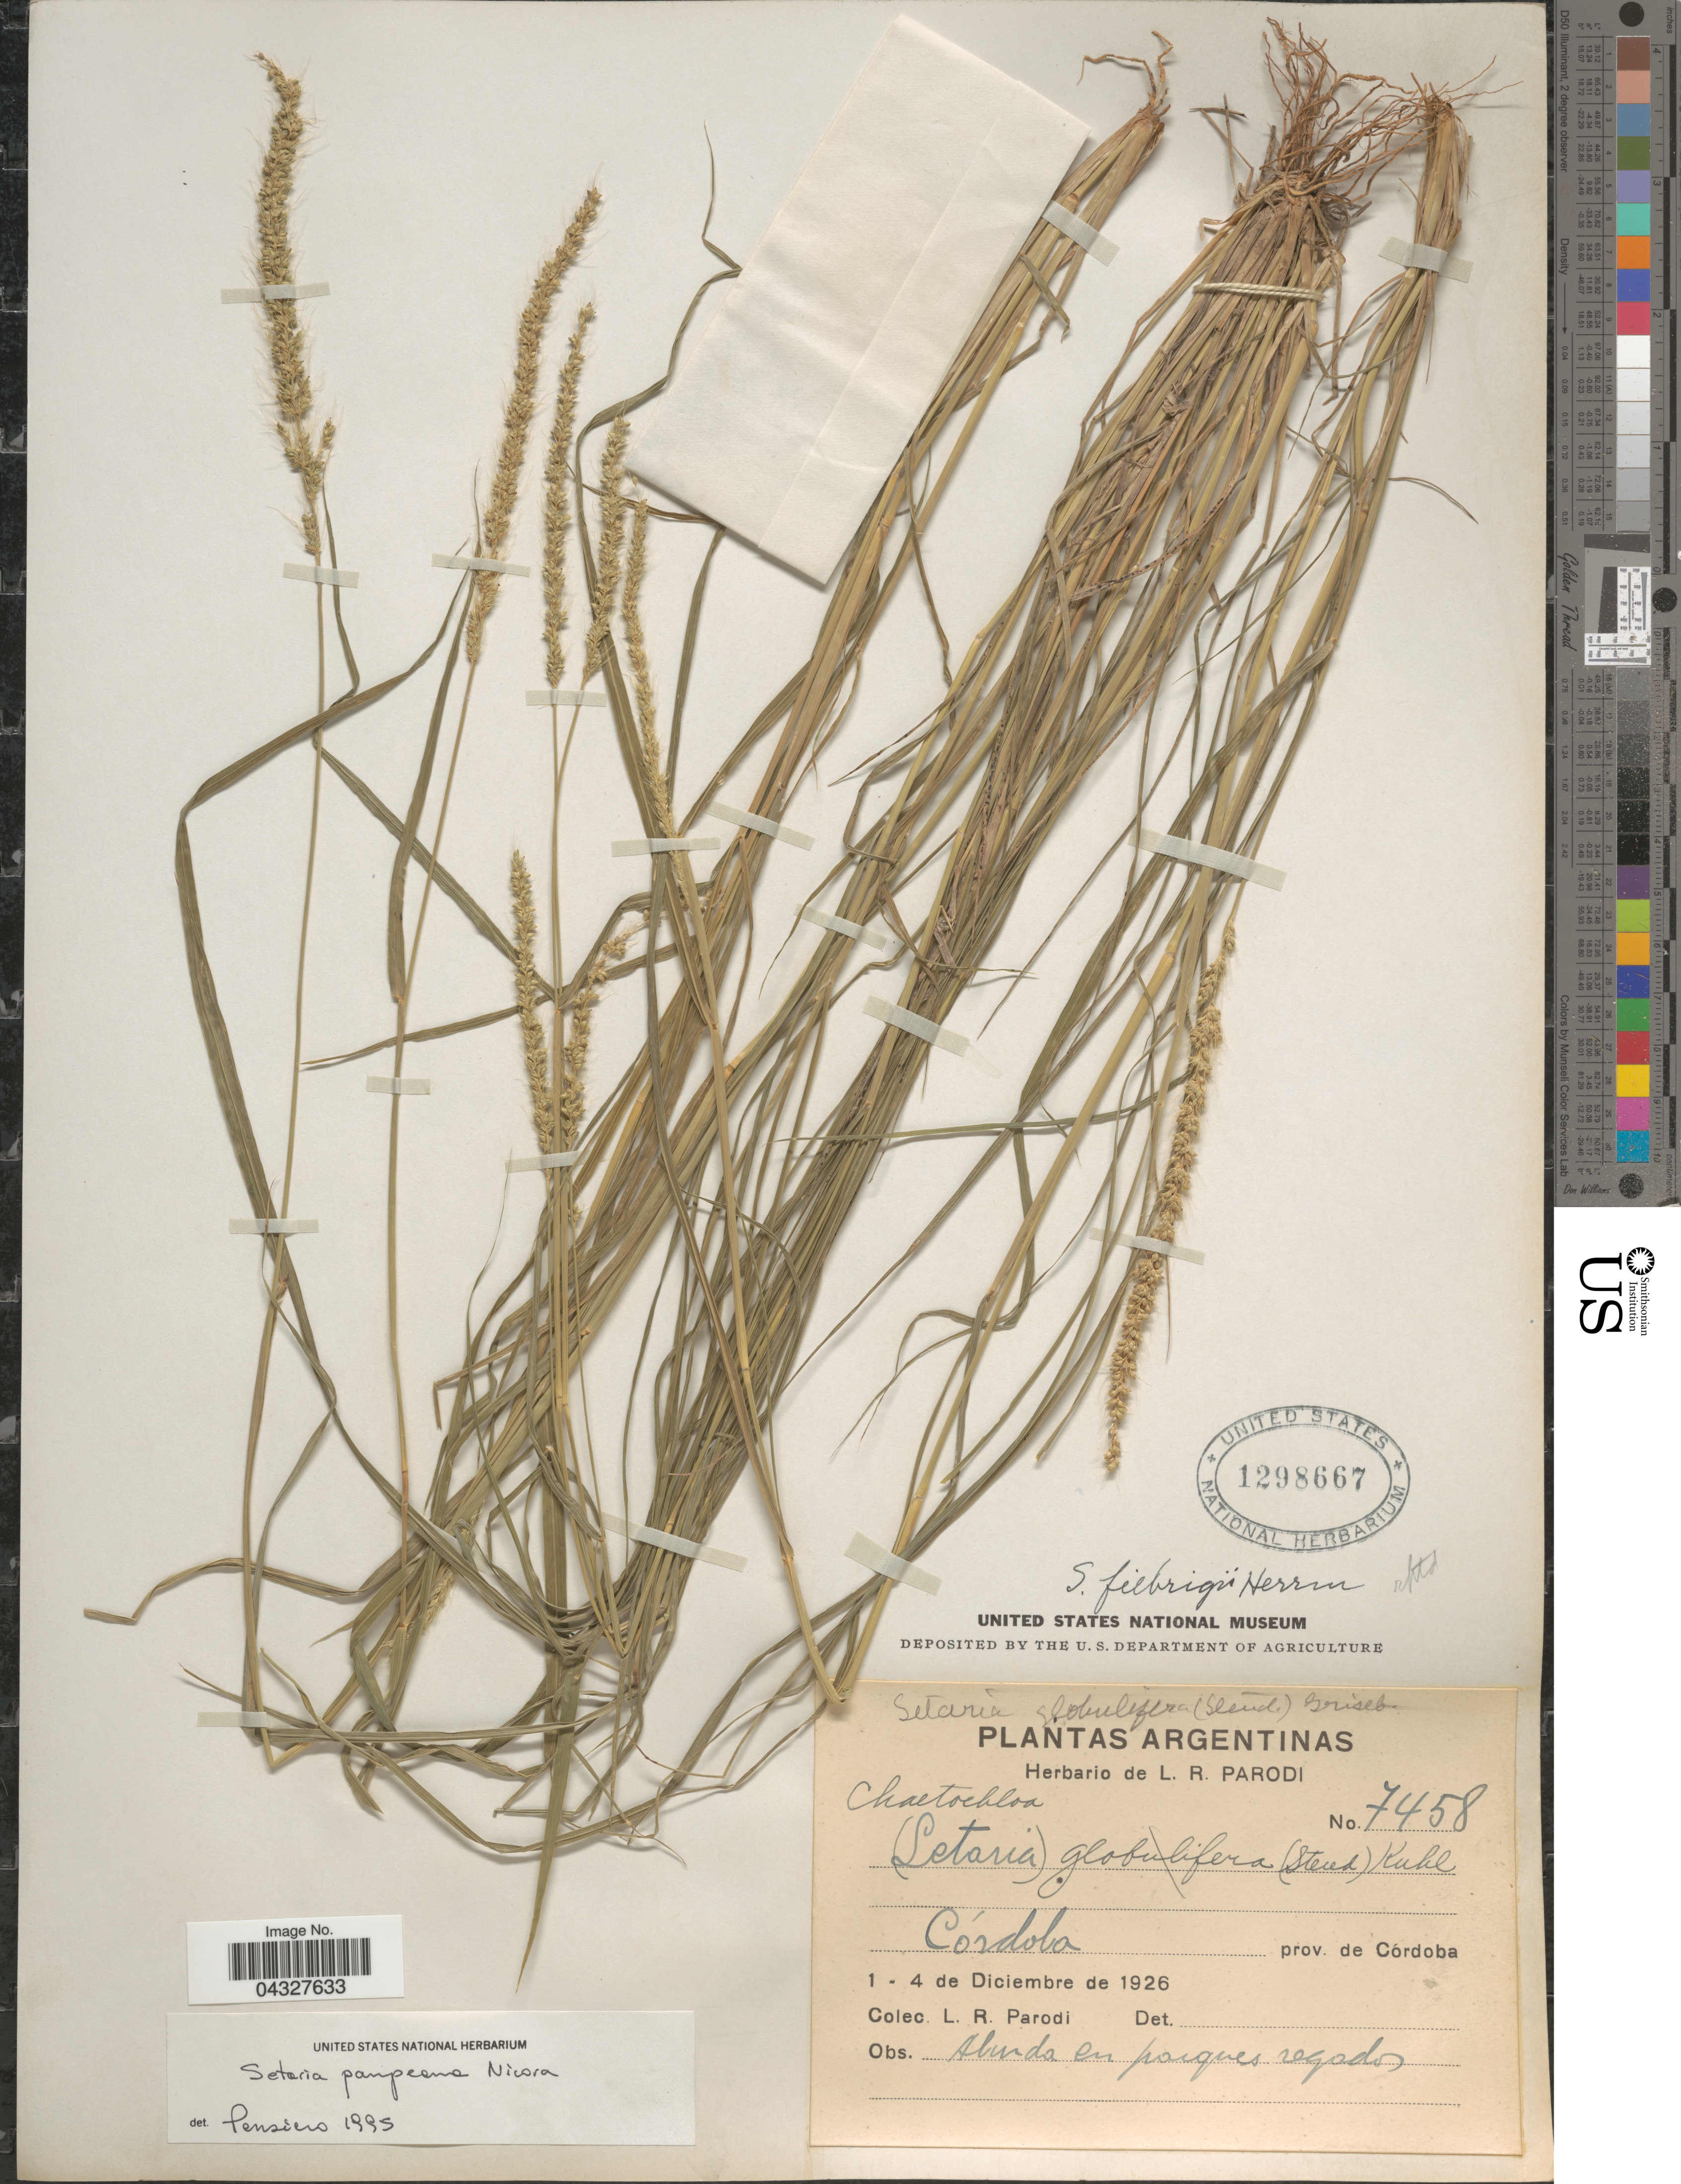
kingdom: Plantae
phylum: Tracheophyta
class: Liliopsida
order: Poales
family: Poaceae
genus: Setaria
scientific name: Setaria pampeana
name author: Parodi ex Nicora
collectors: L. R. Parodi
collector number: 7458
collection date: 1926-12-01/1926-12-04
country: Argentina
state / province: Cordoba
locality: Córdoba.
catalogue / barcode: US 1298667